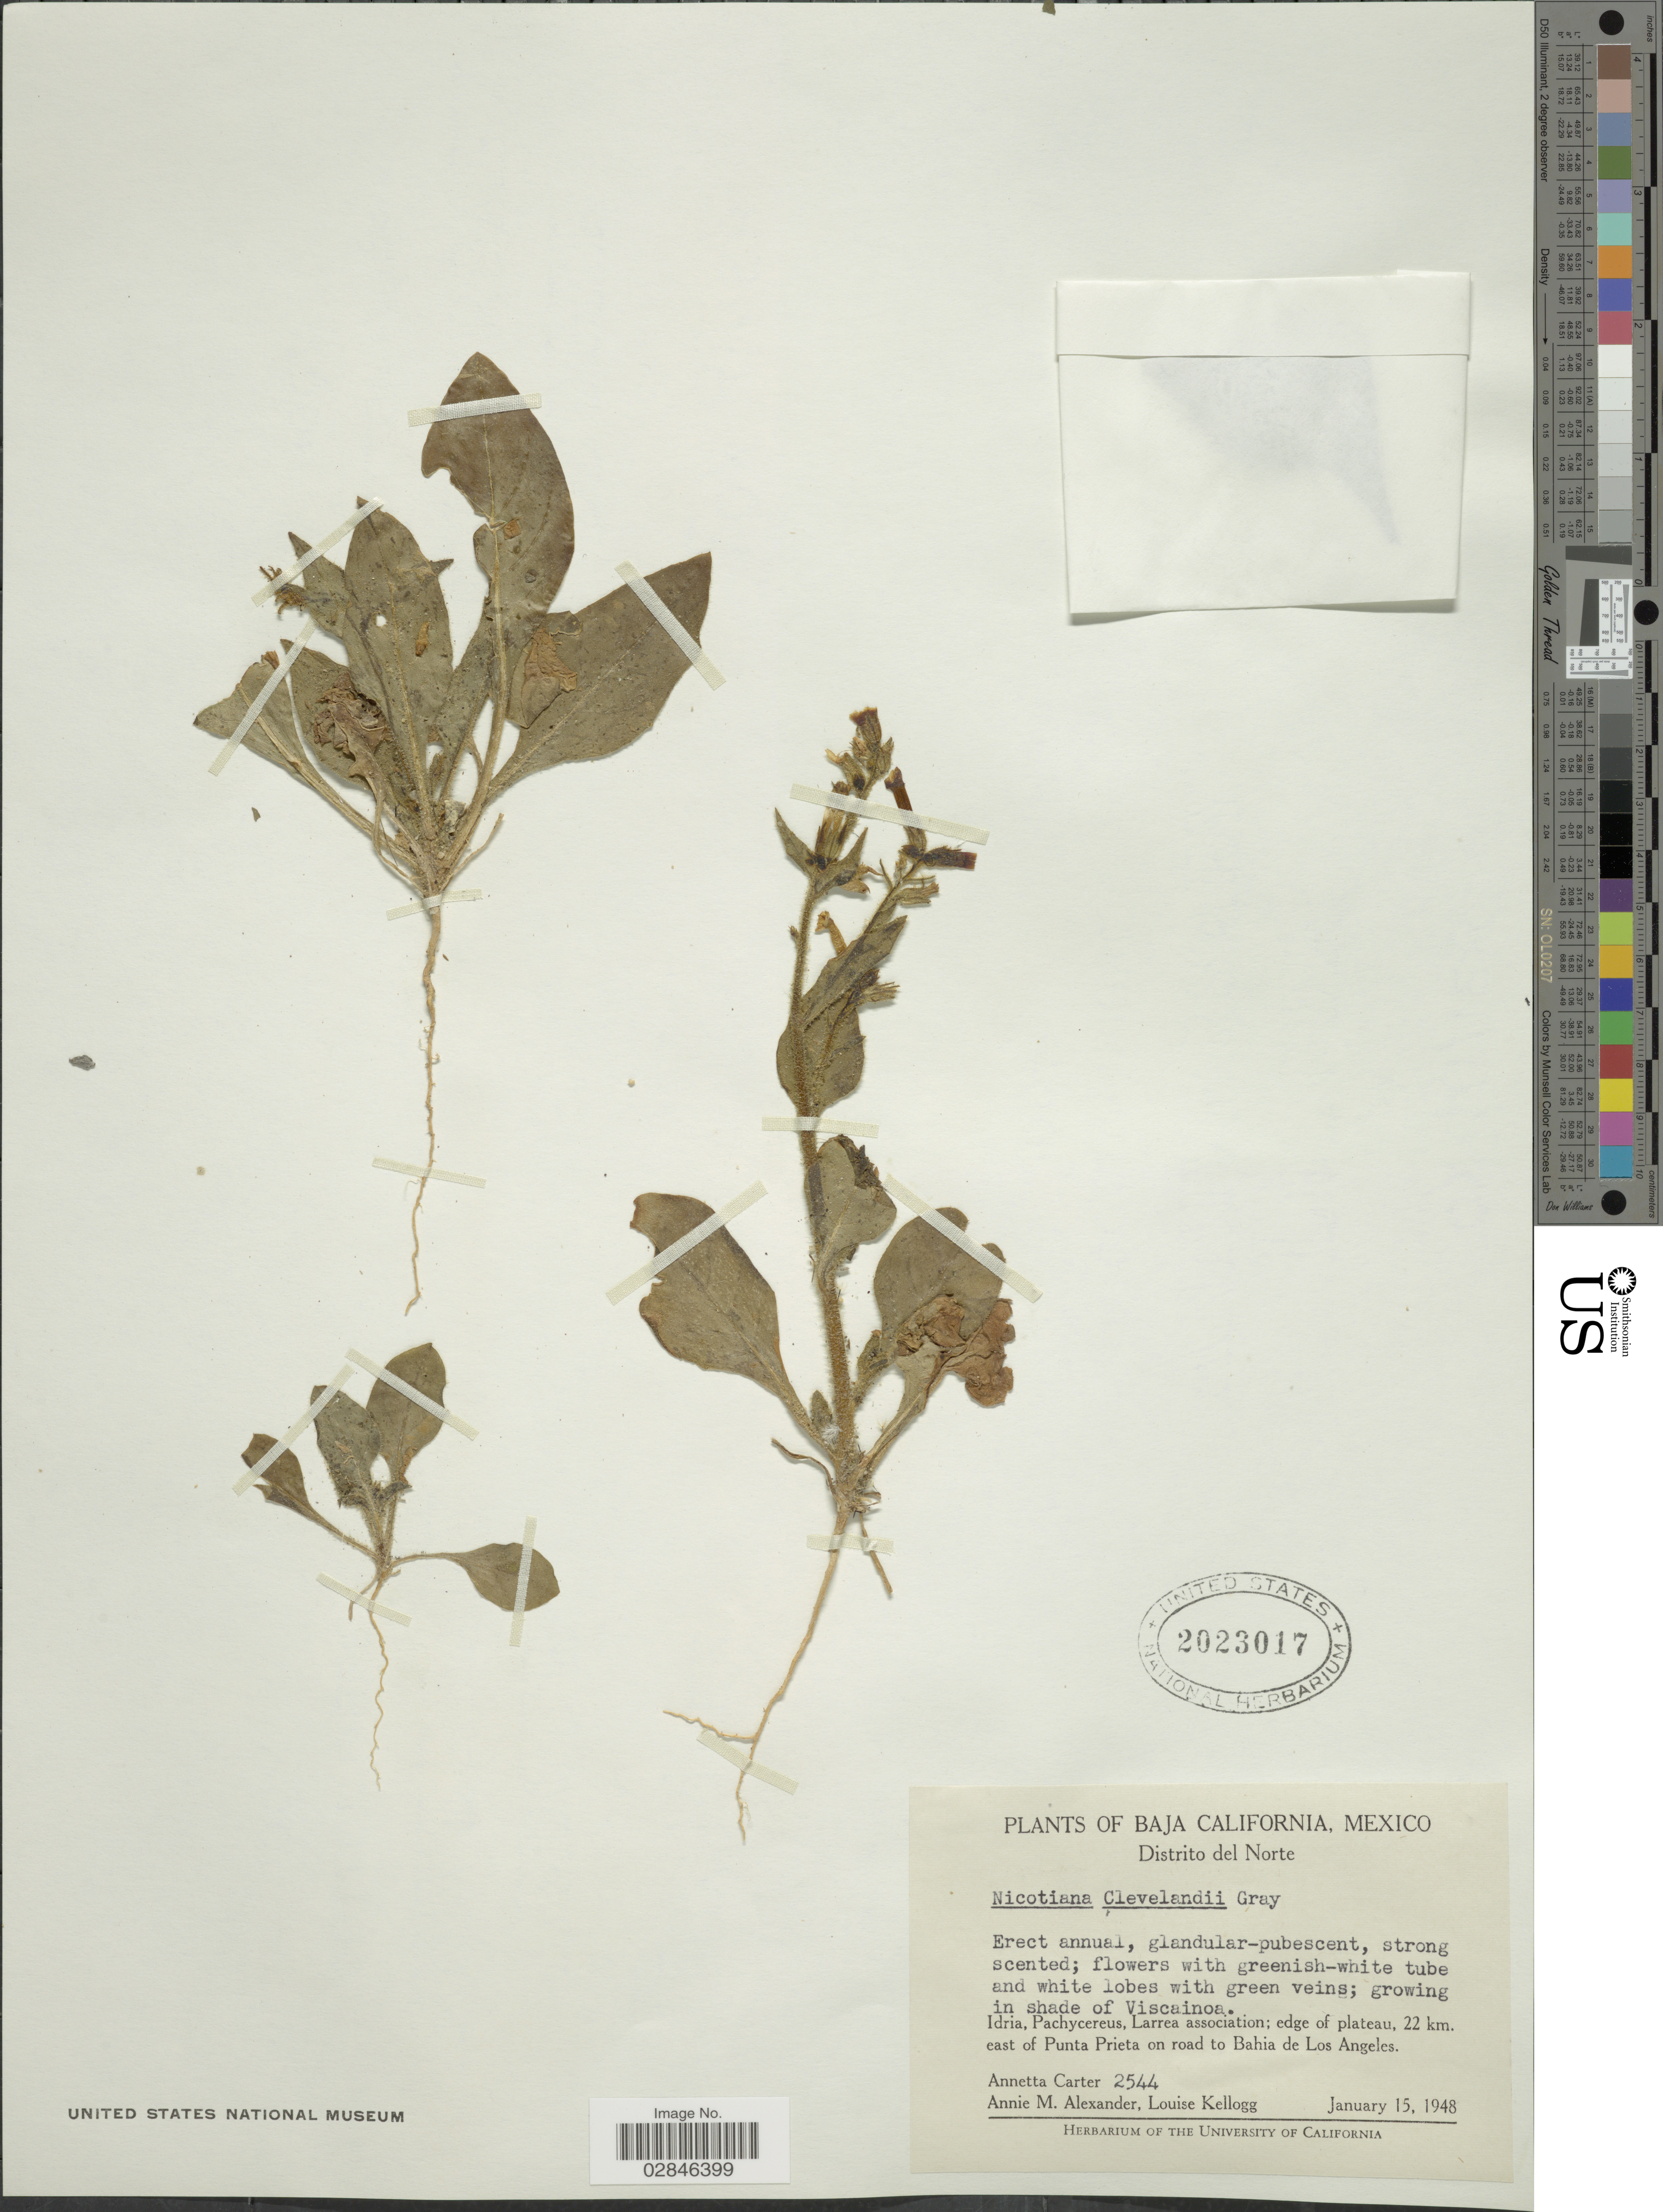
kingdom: Plantae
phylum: Tracheophyta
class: Magnoliopsida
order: Solanales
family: Solanaceae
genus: Nicotiana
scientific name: Nicotiana clevelandii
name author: A. Gray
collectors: A. Carter, A. M. Alexander & L. Kellogg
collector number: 2544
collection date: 1948-01-15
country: Mexico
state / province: Baja California Norte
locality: Distrito del Norte, edge of plateau, 22 km. east of Punta Prieta on road to Bahia de Los Angeles.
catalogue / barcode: US 2023017